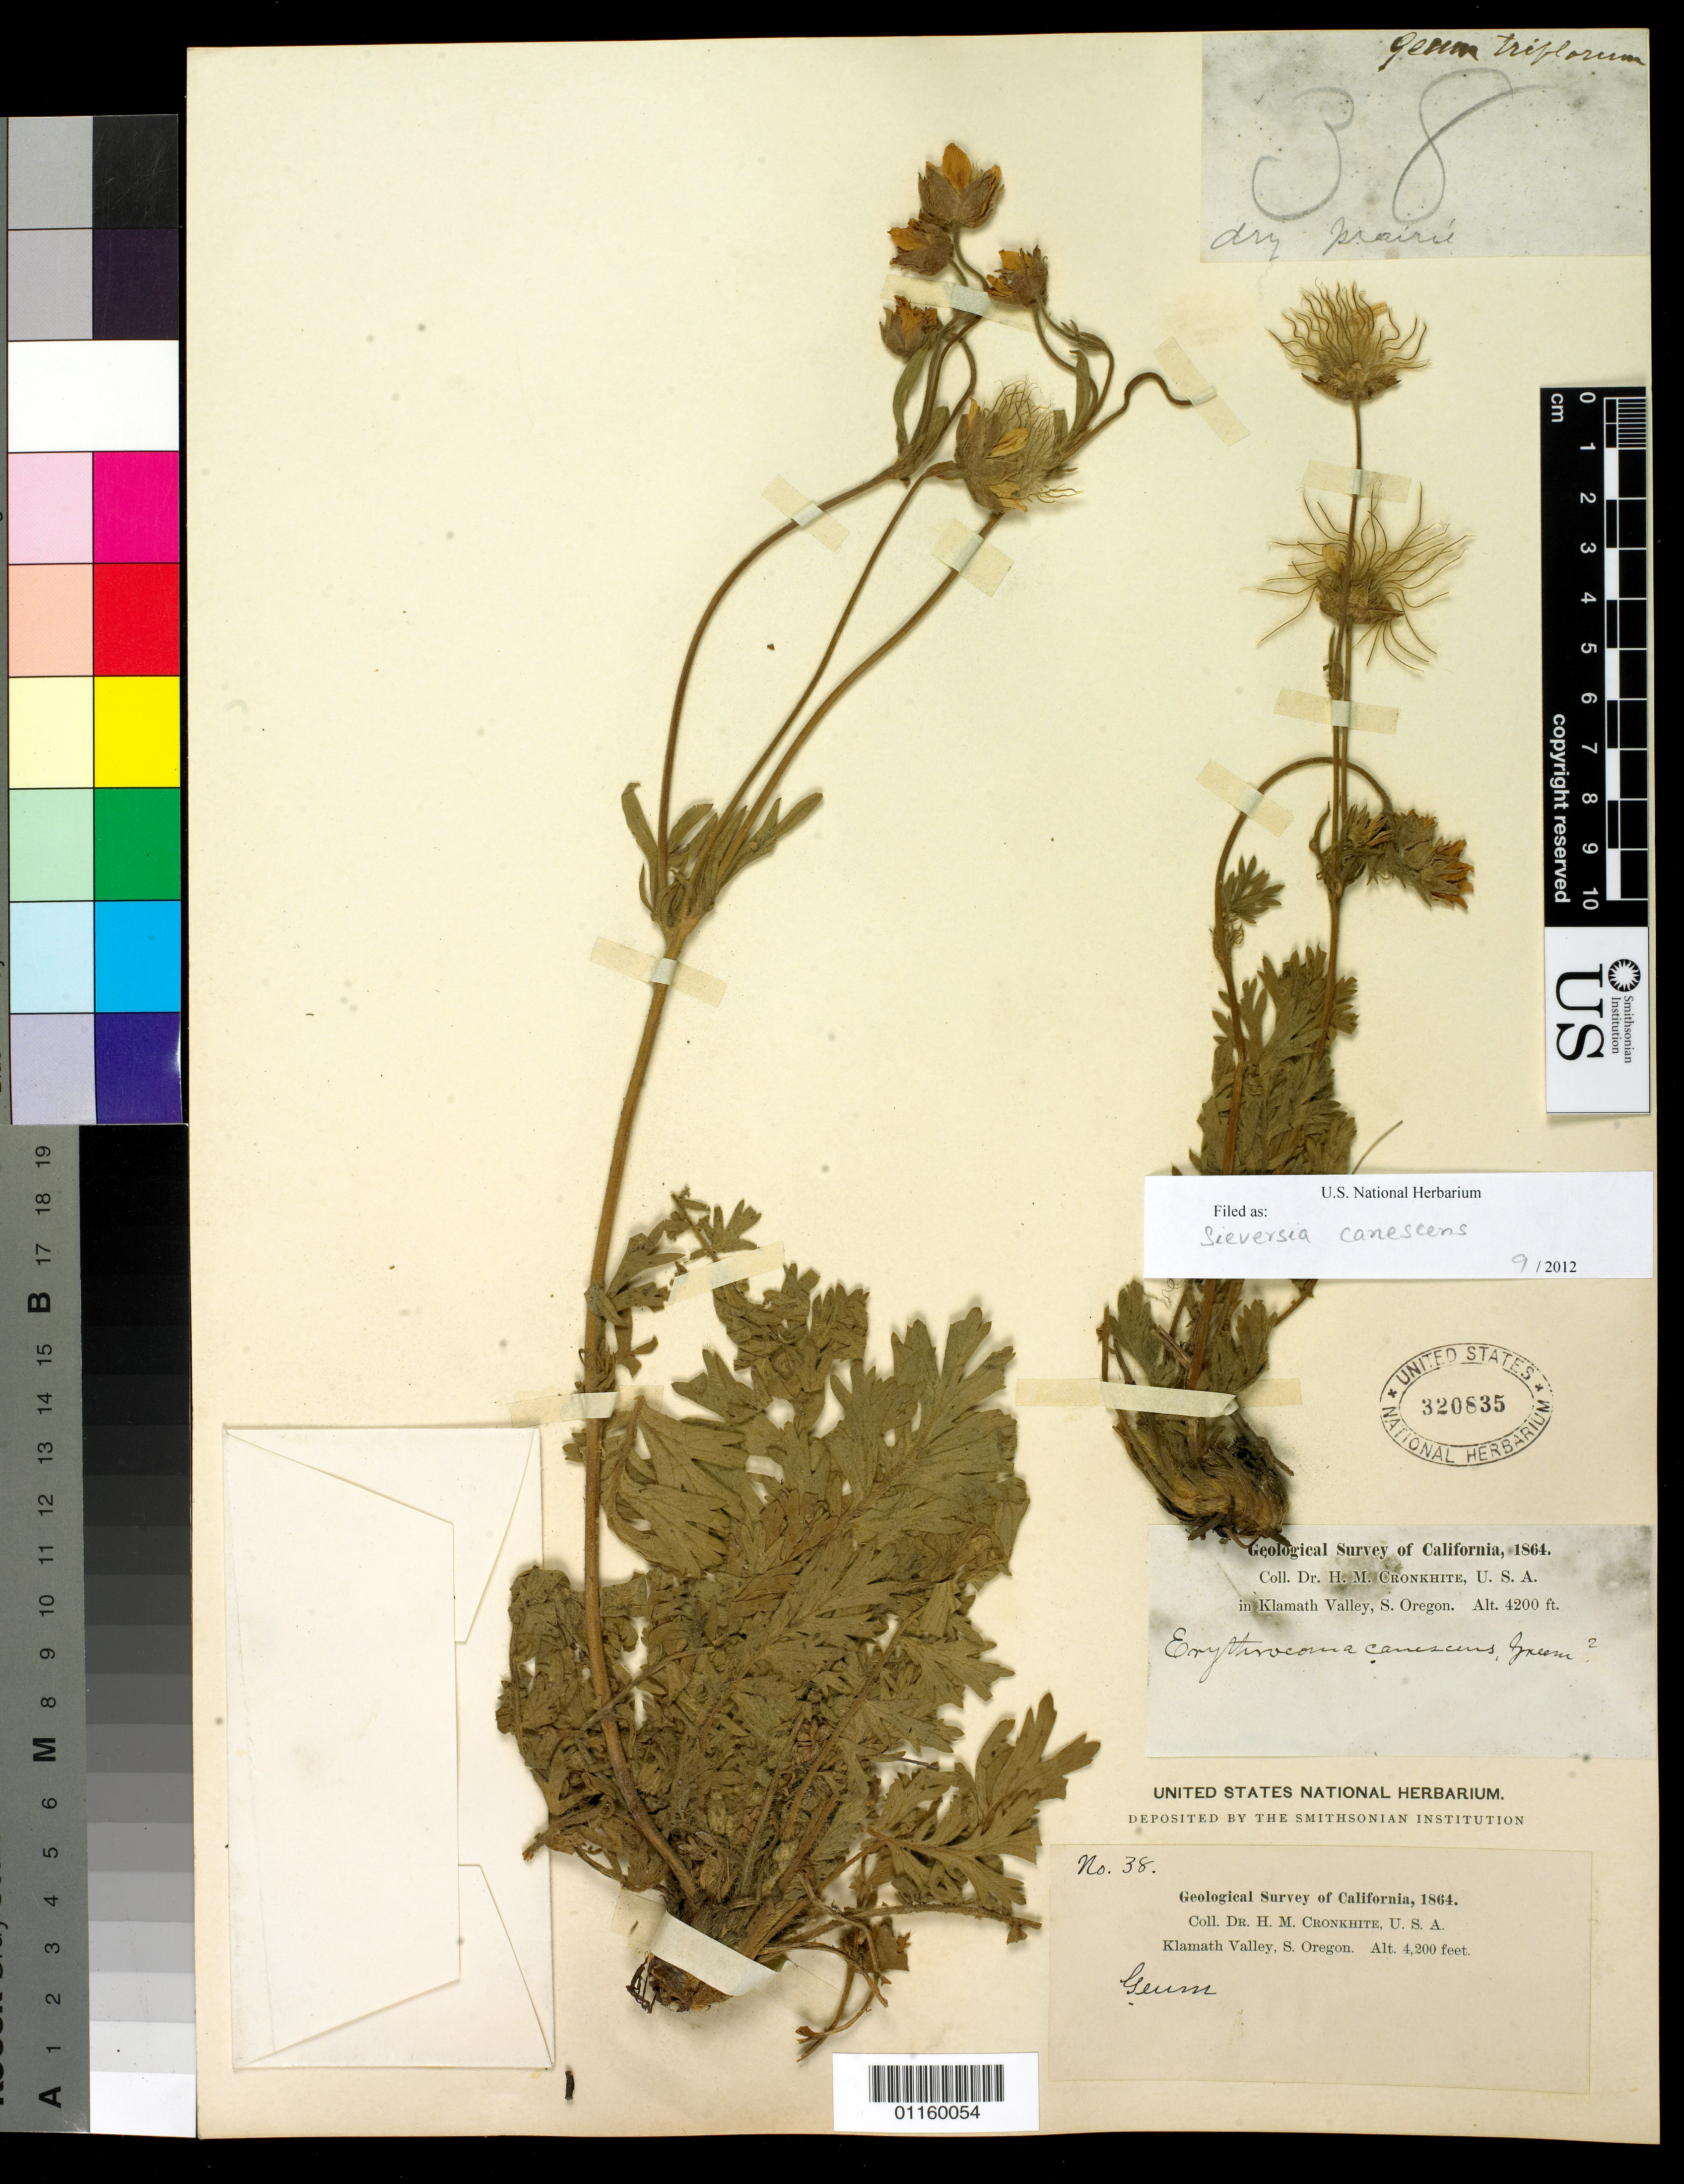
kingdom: Plantae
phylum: Tracheophyta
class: Magnoliopsida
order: Rosales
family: Rosaceae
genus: Geum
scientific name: Geum triflorum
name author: Pursh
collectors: H. M. Cronkhite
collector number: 38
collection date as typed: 1864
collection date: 1864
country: United States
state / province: Oregon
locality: Klamath Valley, S. Oregon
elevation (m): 1280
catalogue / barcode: US 320835